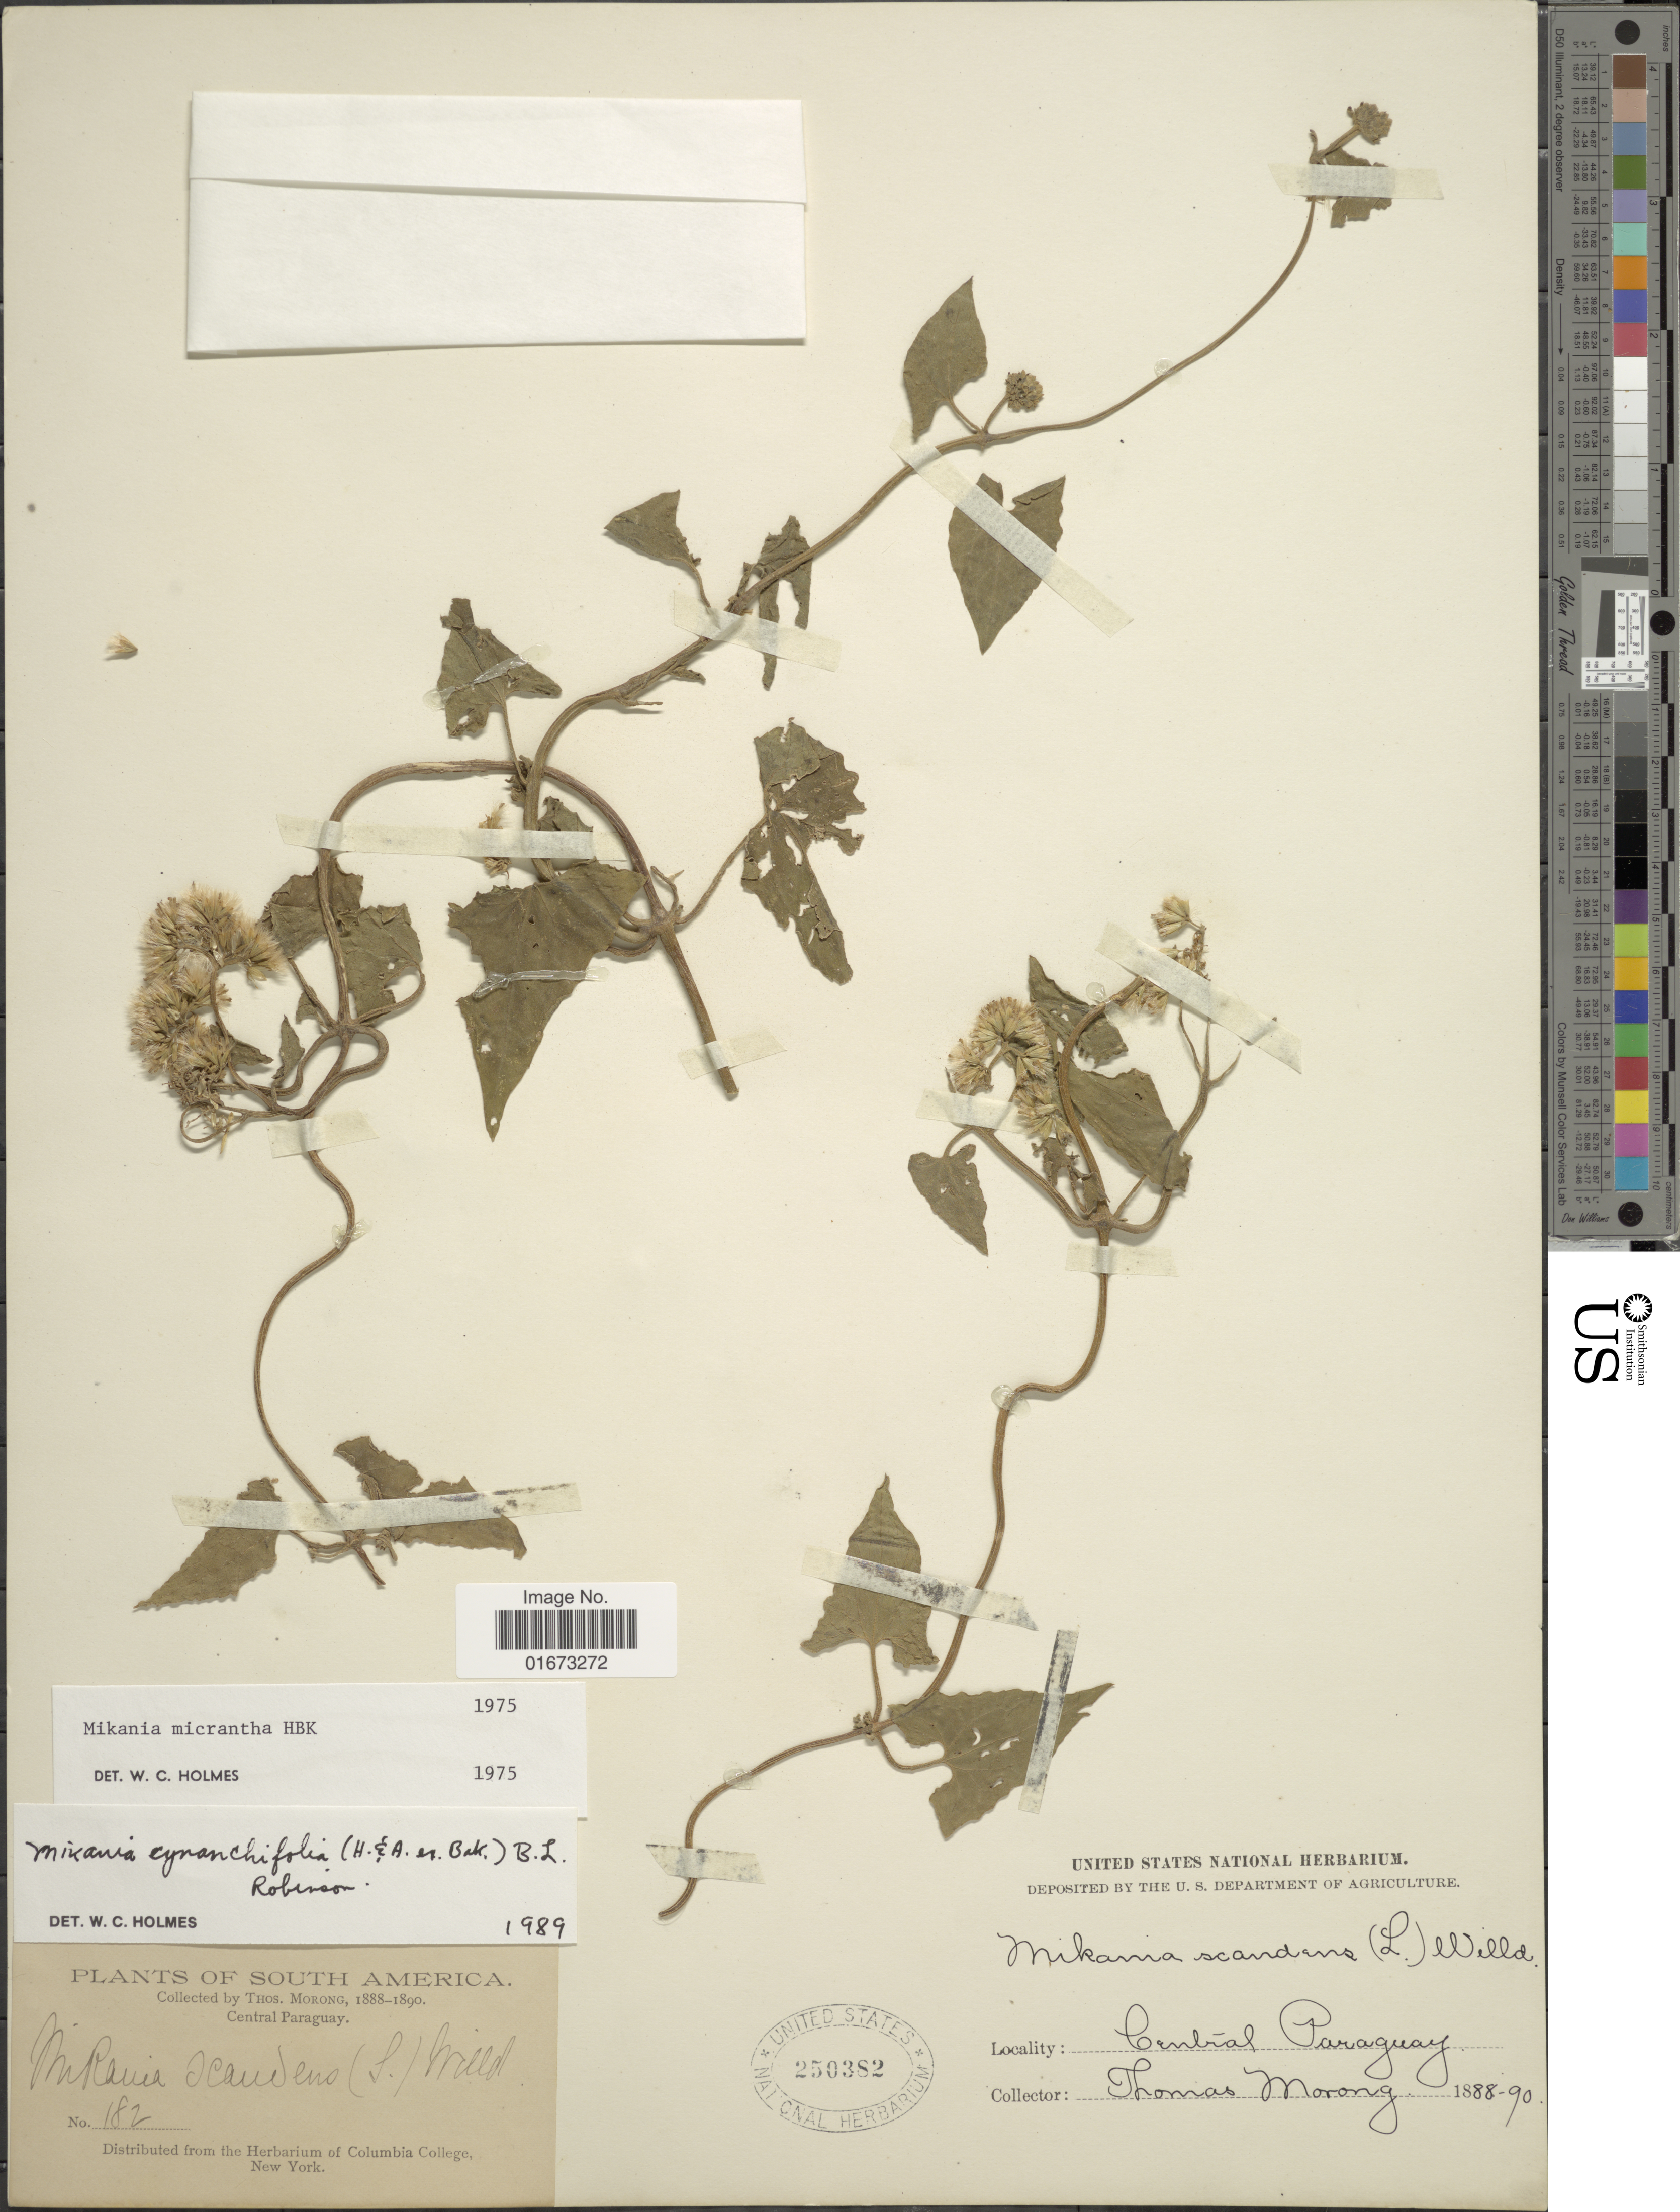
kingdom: Plantae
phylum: Tracheophyta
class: Magnoliopsida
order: Asterales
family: Asteraceae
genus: Mikania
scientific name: Mikania cynanchifolia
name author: (Baker) Malme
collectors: ex herb. T. Morong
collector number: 182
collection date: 1888/1890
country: Paraguay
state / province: Central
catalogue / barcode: US 250382